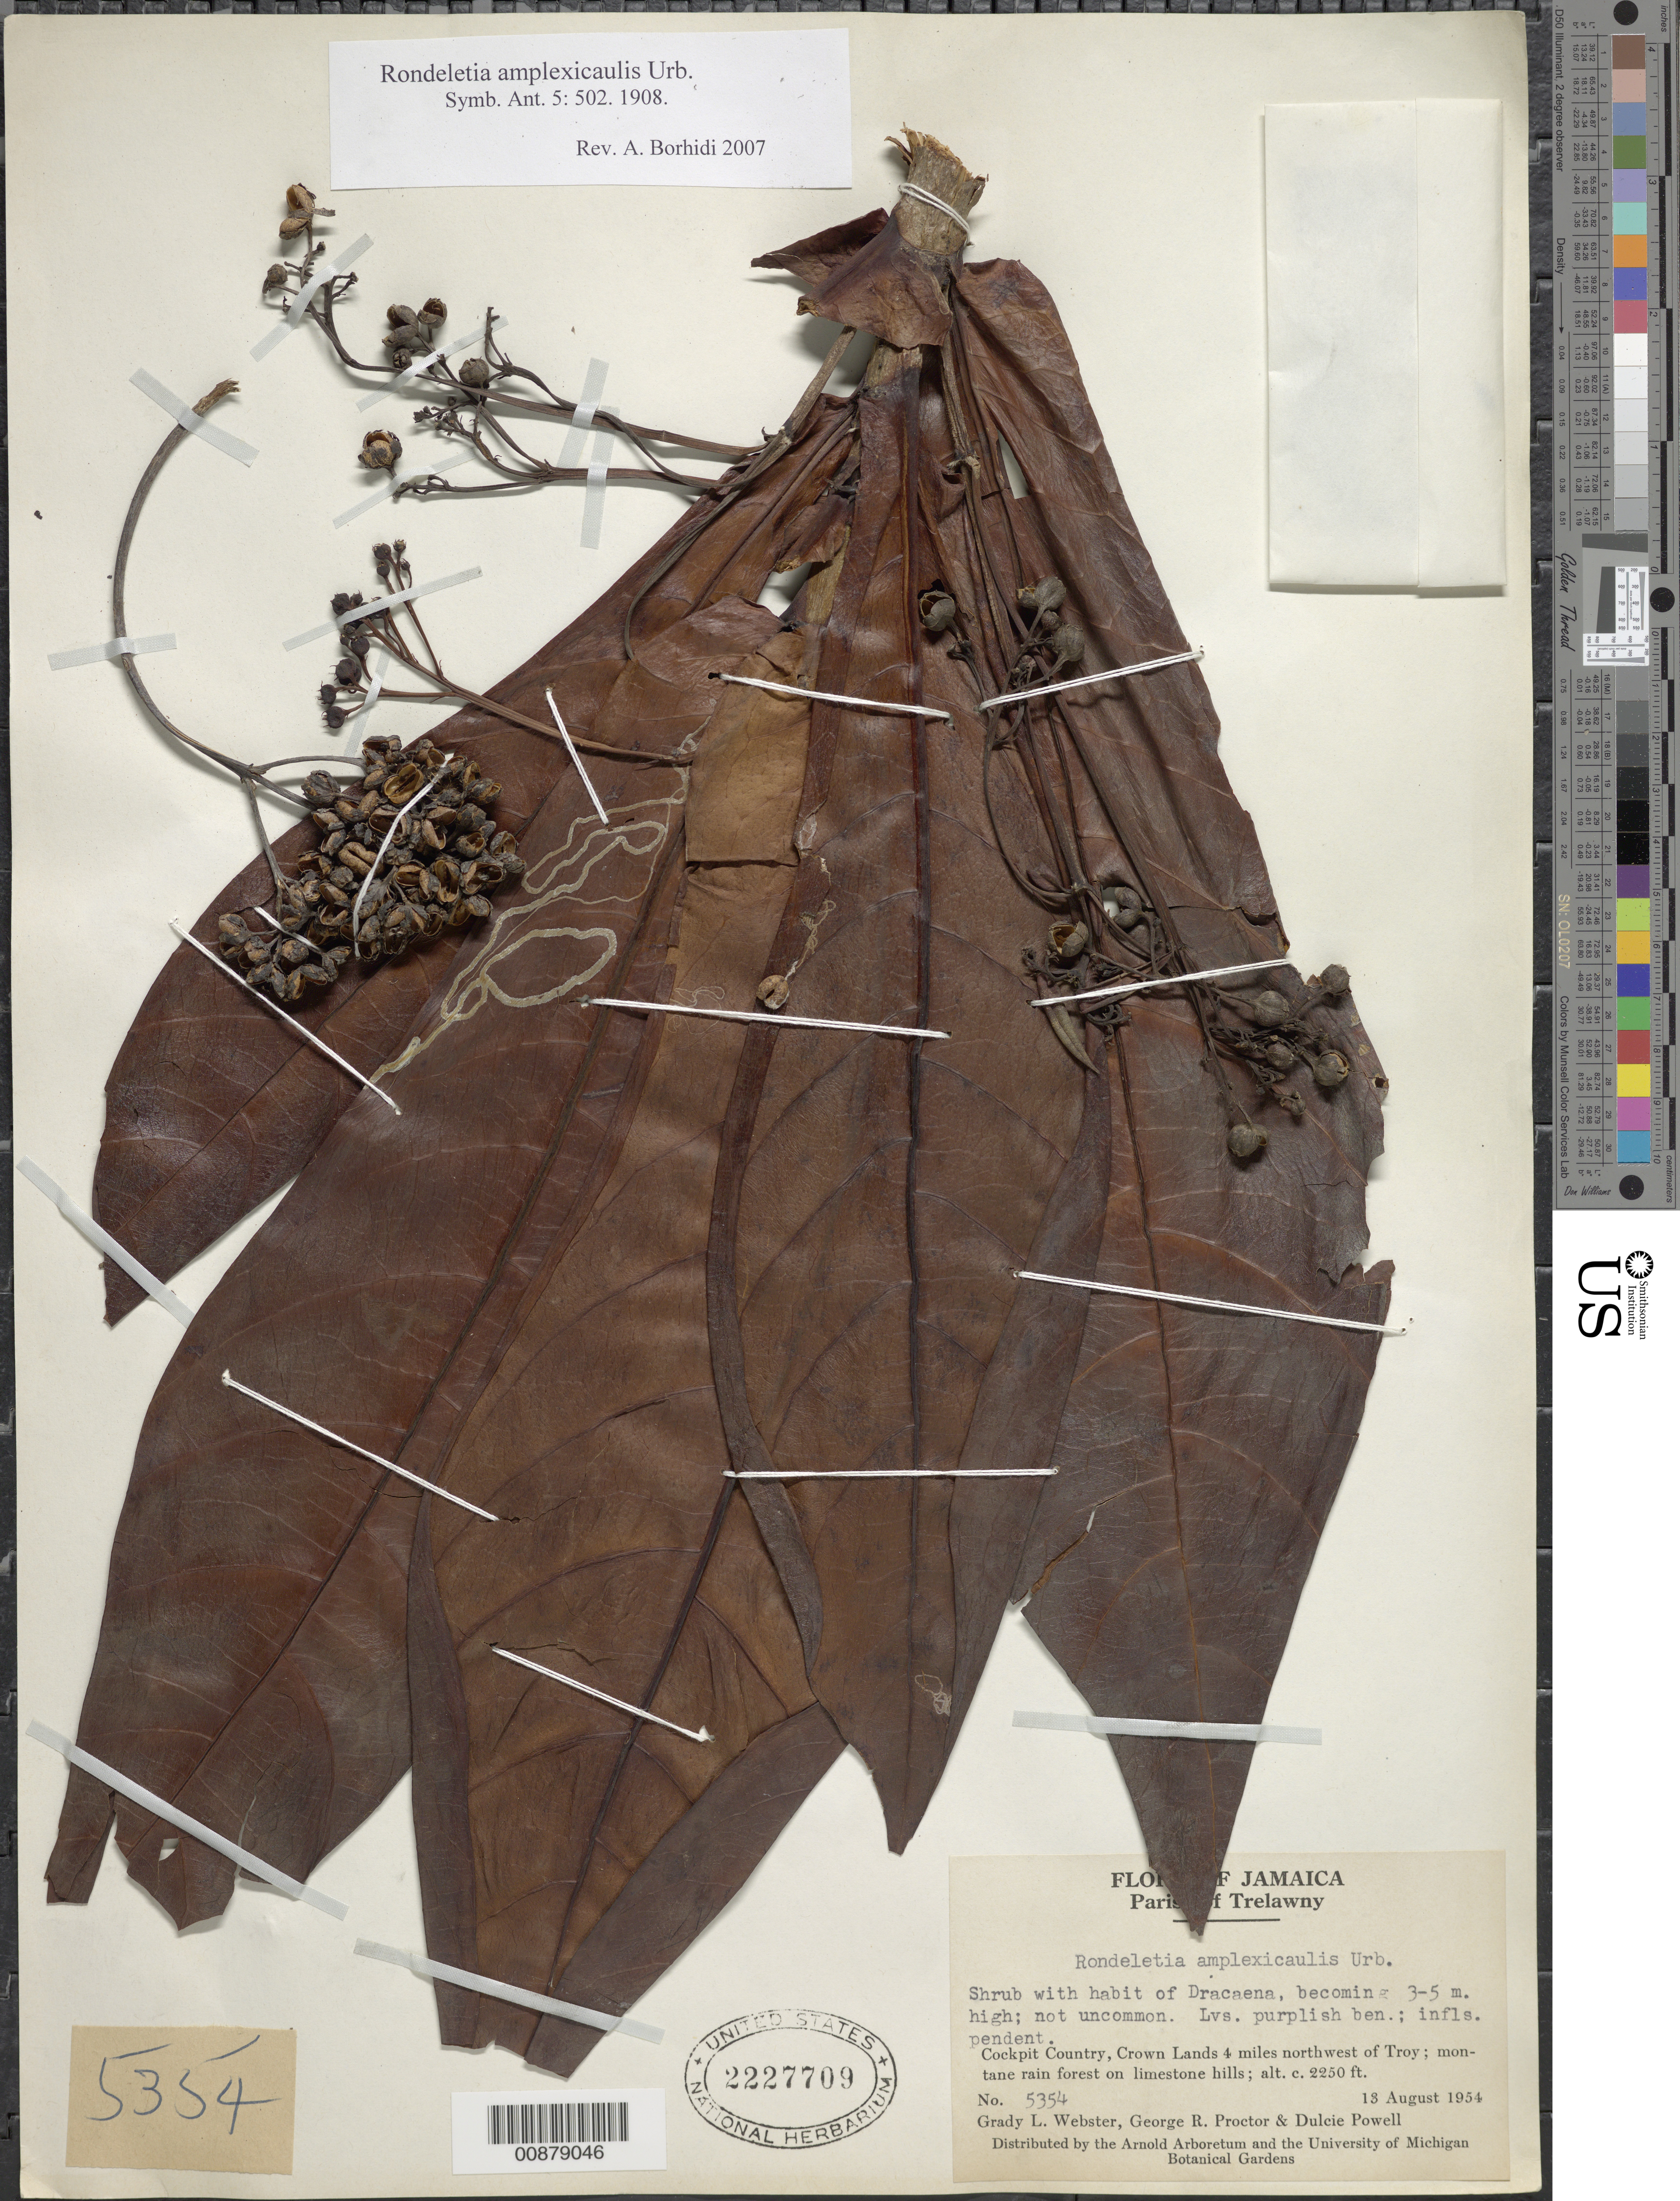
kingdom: Plantae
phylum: Tracheophyta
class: Magnoliopsida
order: Gentianales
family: Rubiaceae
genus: Rondeletia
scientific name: Rondeletia amplexicaulis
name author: Urb.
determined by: Borhidi, Attila L.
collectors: G. L. Webster, G. R. Proctor & D. Powell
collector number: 5354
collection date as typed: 18 Aug 1954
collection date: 1954-08-18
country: Jamaica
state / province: Trelawny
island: Jamaica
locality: Cockpit Country, Crown Lands, 4 mi. NW of Troy.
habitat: Montane rain forest on limestone hills.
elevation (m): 686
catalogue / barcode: US 2227709